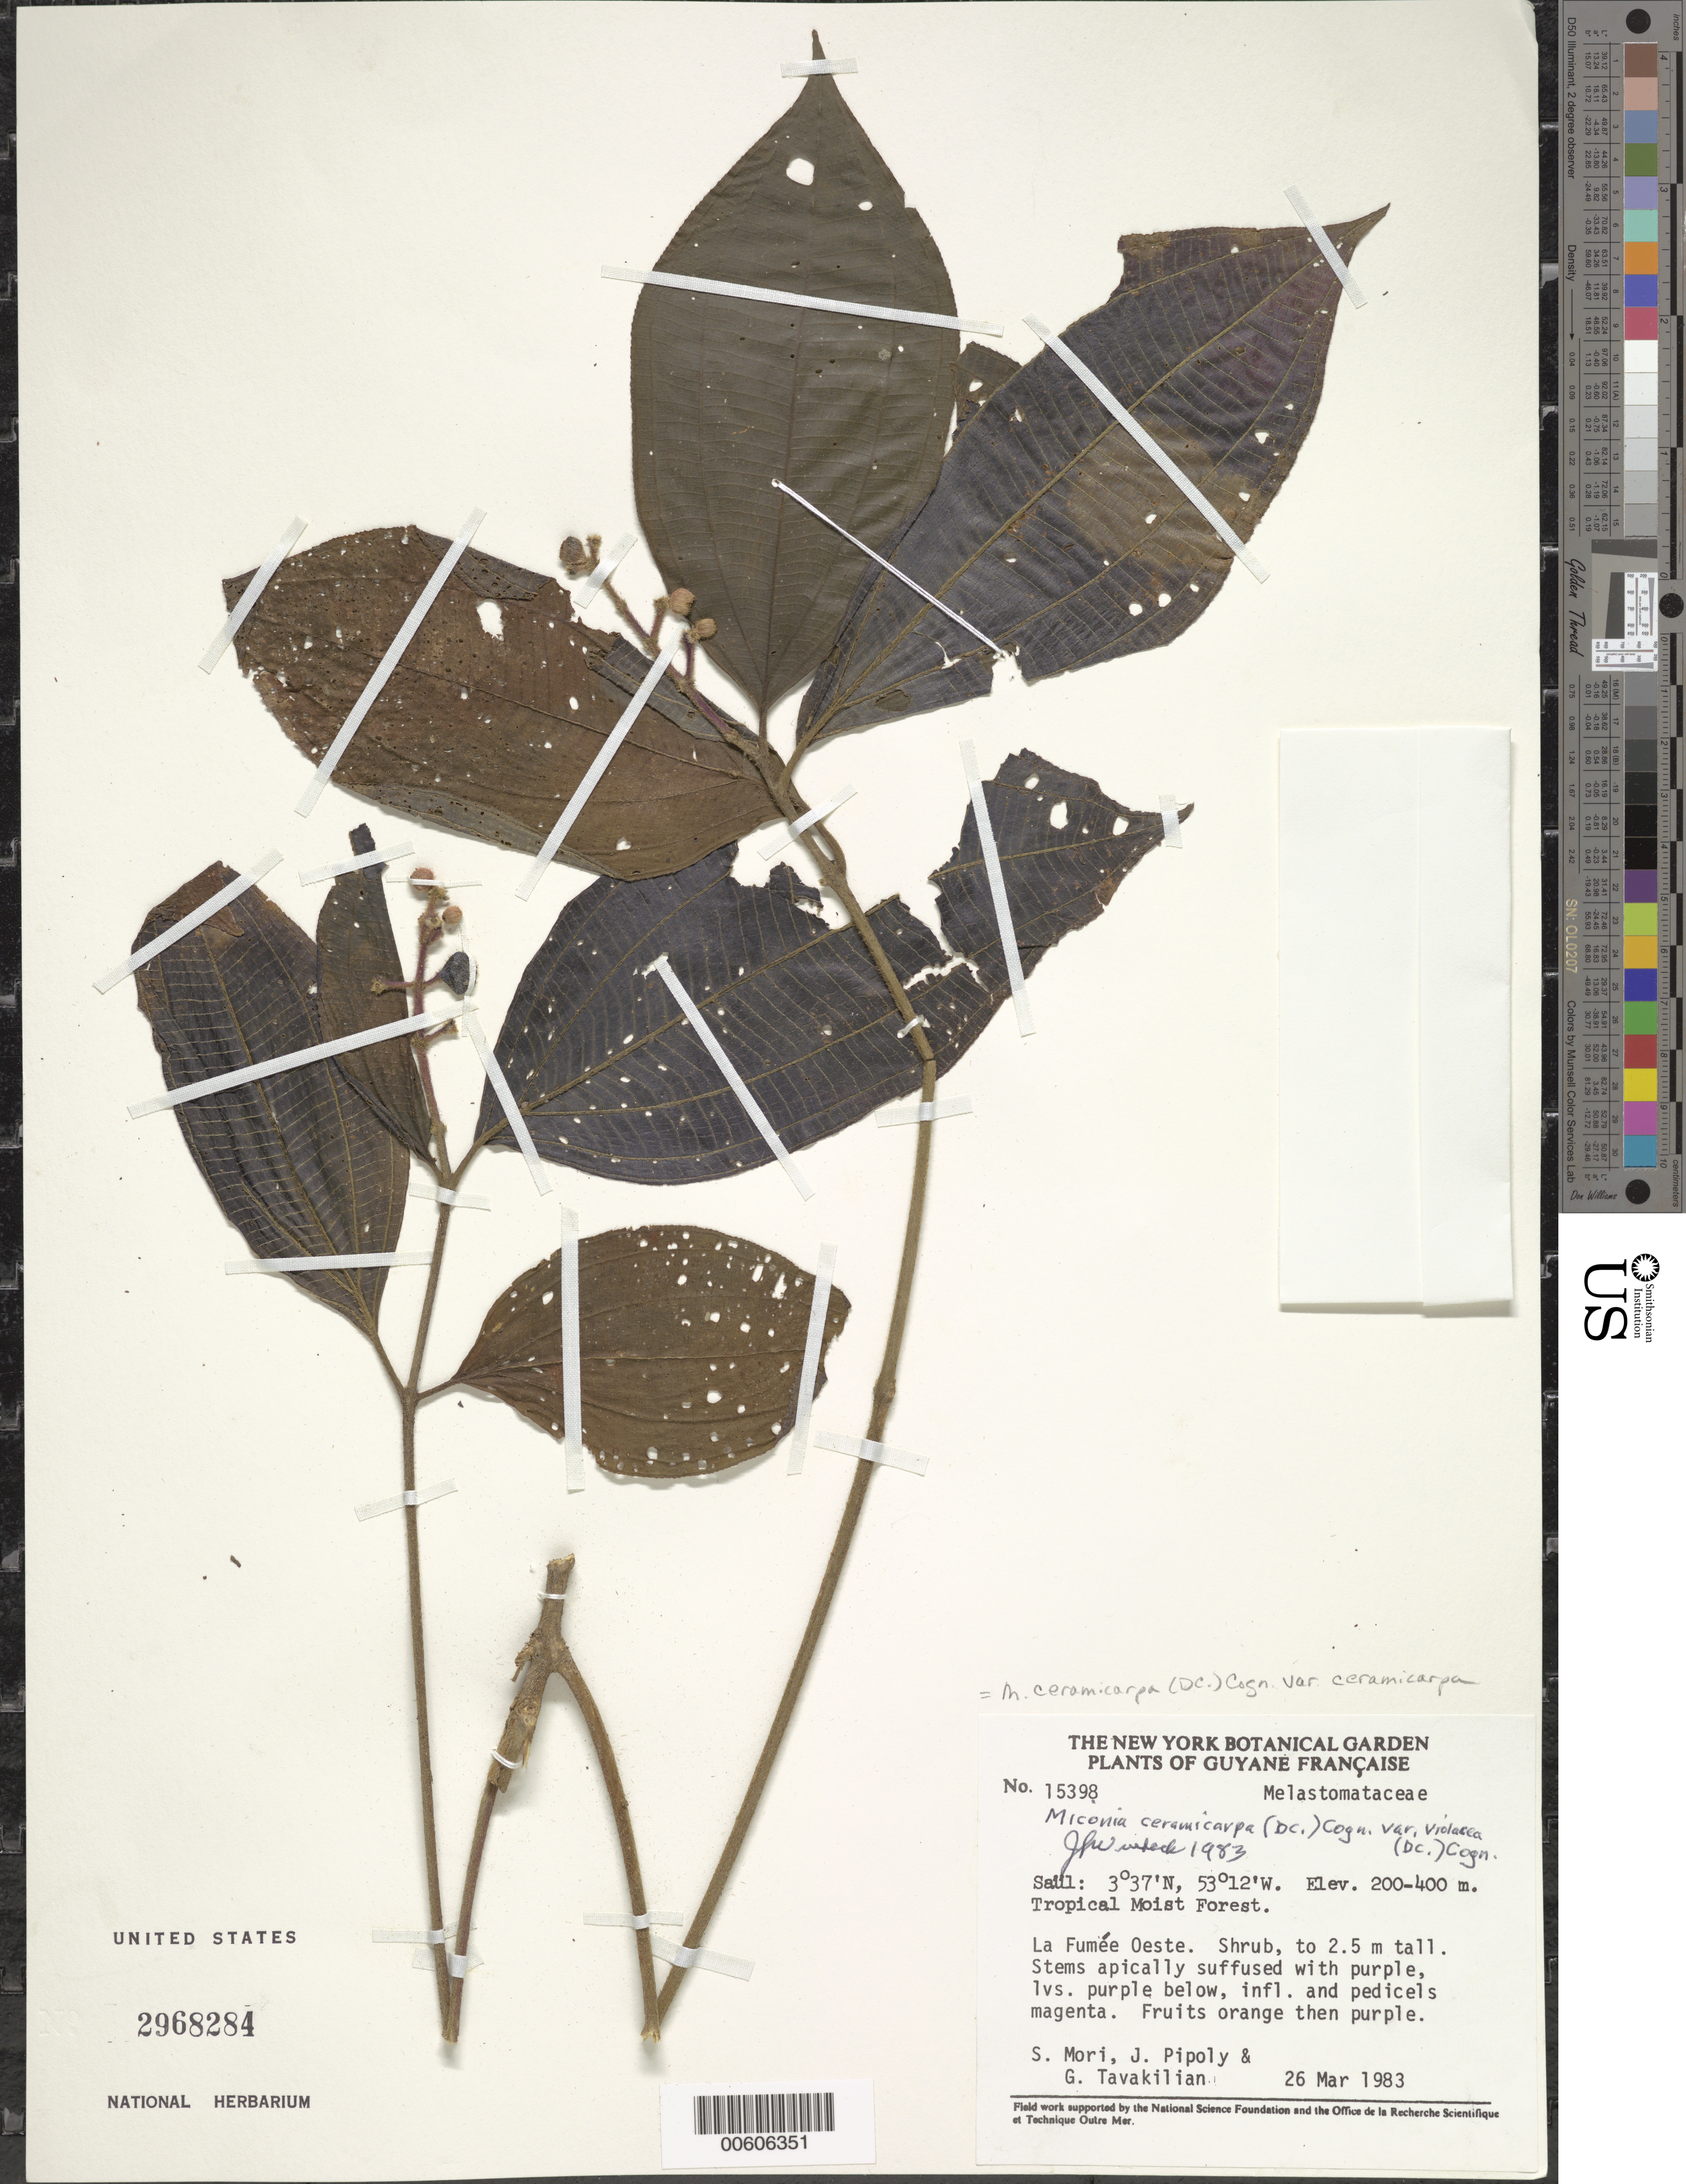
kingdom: Plantae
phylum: Tracheophyta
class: Magnoliopsida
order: Myrtales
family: Melastomataceae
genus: Miconia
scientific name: Miconia ceramicarpa var. ceramicarpa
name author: (DC.) Cogn.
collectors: S. Mori, J. J. Pipoly & G. Tavakilian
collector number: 15398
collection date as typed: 26-Mar-83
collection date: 1983-03-26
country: French Guiana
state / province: Saint-Laurent-du-Maroni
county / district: Saül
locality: Saül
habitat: Tropical moist forest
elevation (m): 200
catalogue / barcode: US 2968284